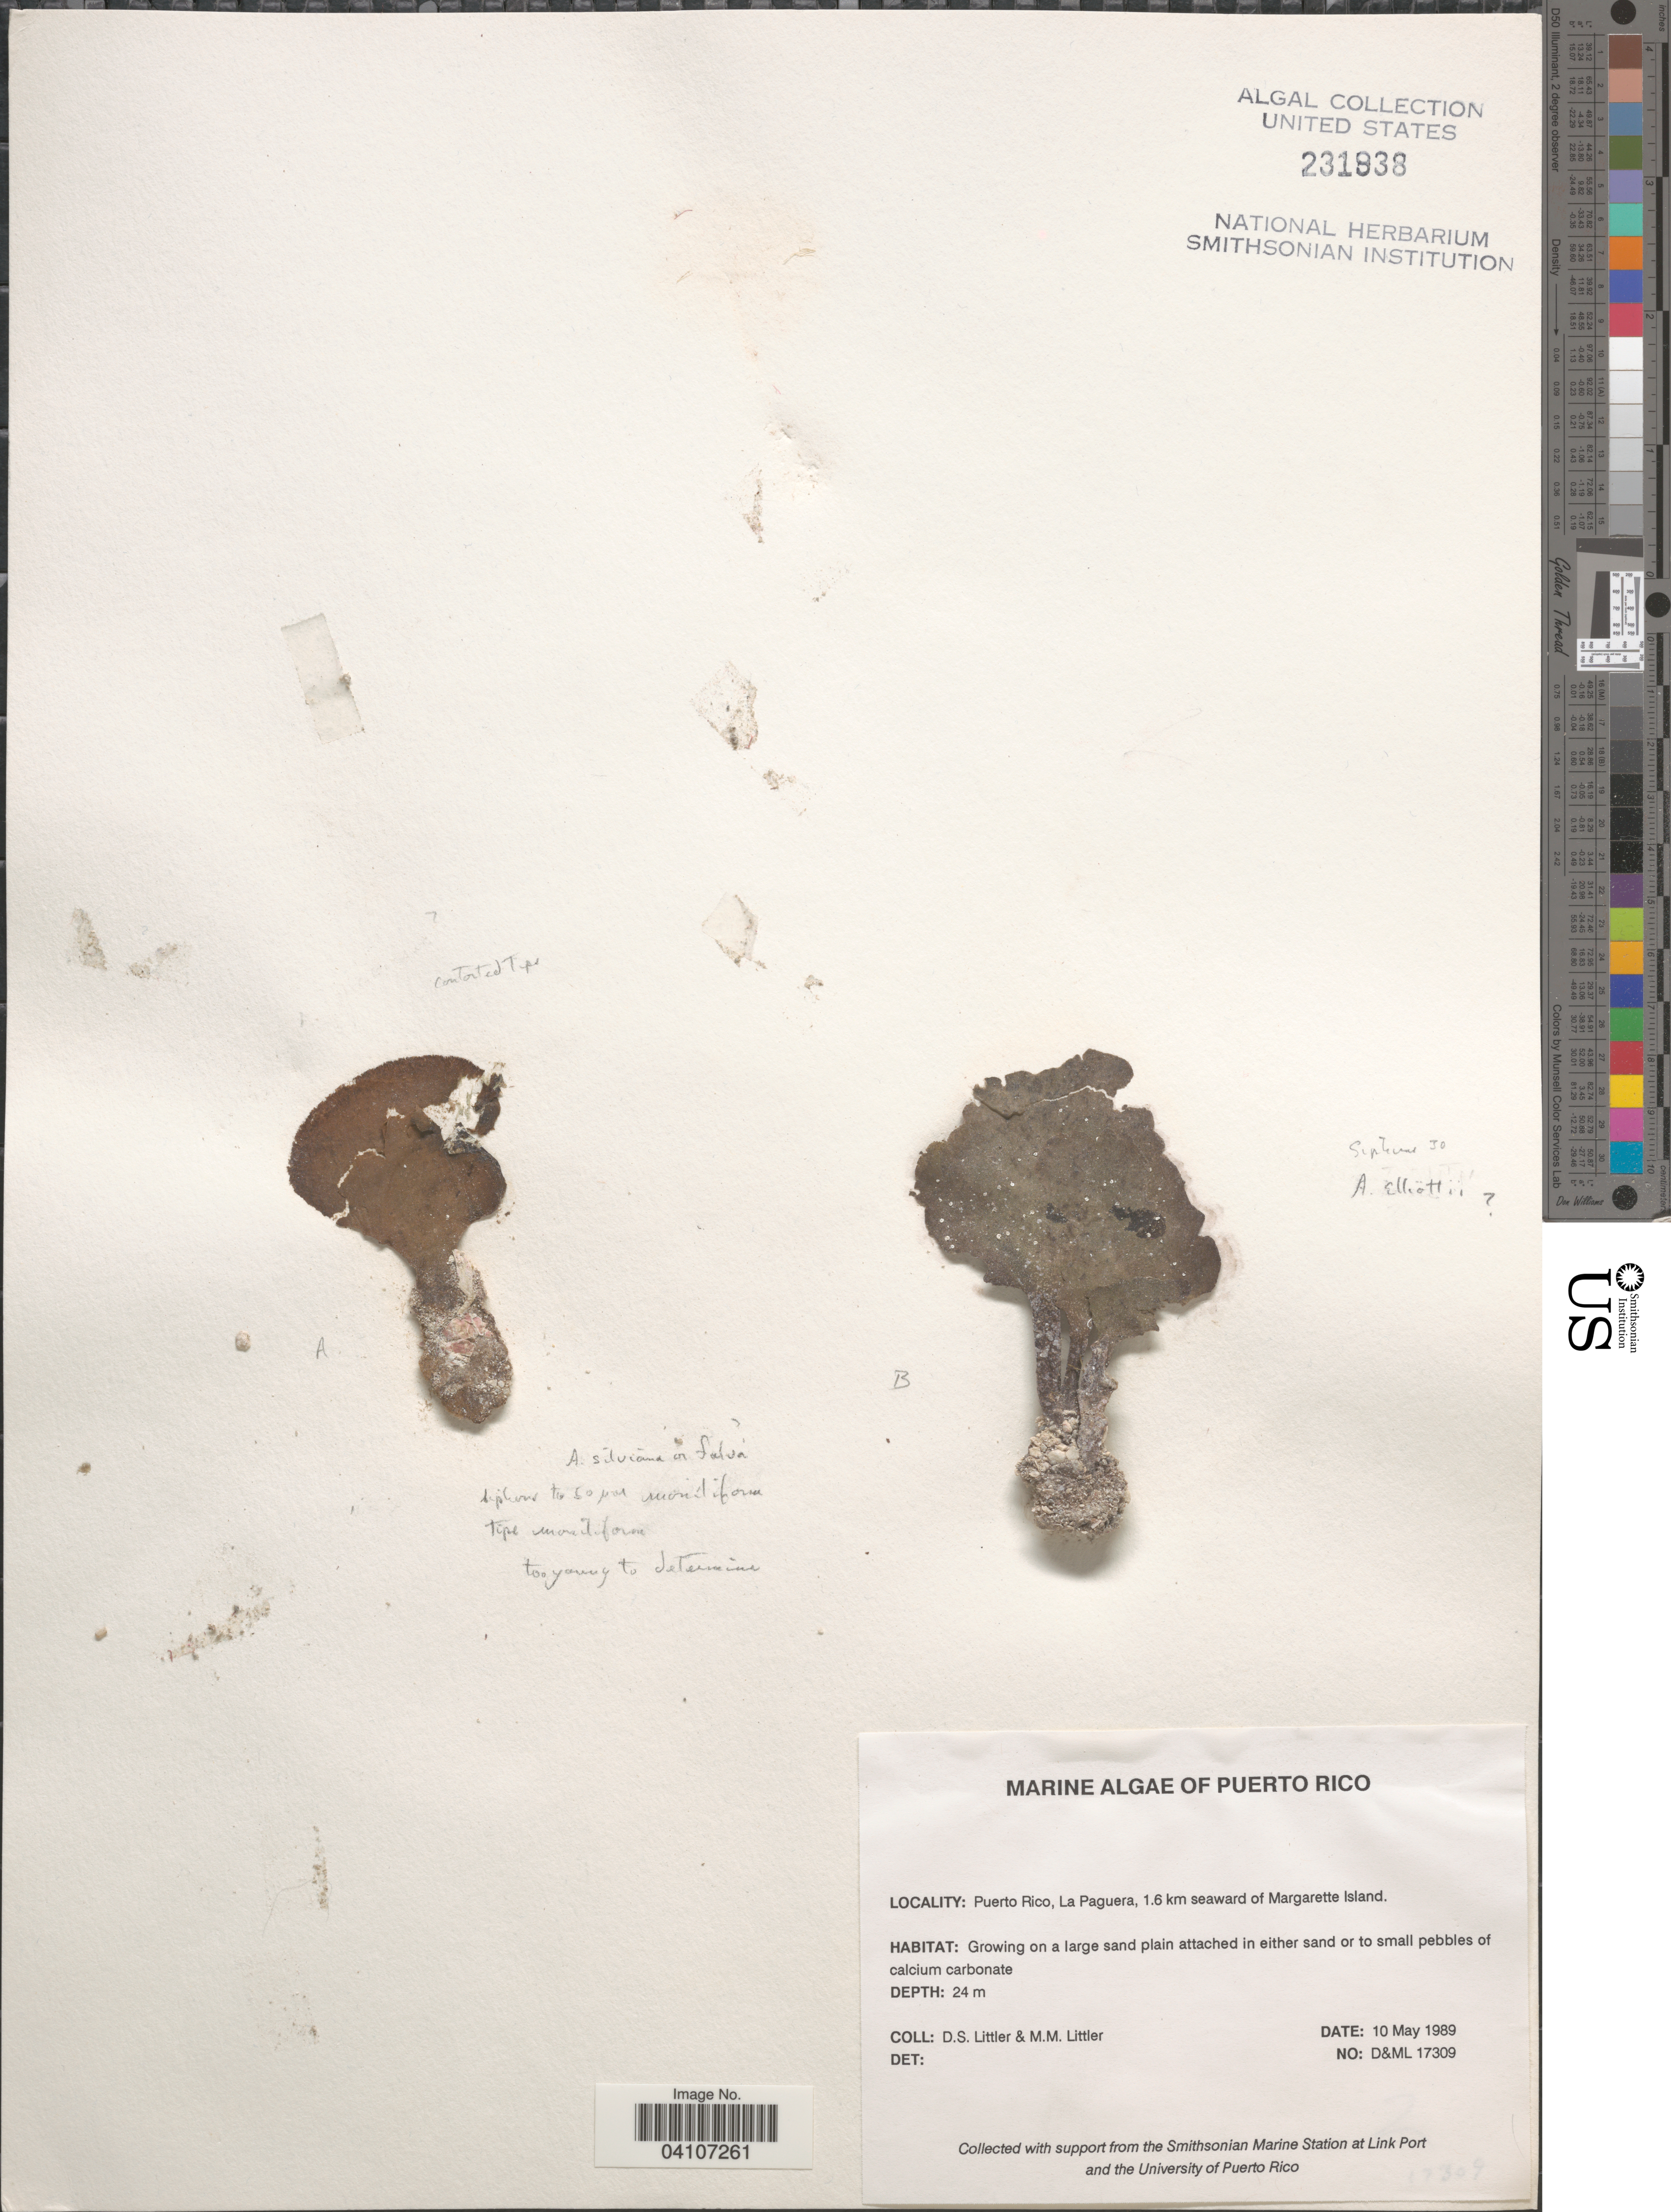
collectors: D. S. Littler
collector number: D&ML17309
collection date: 1989-05-10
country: Puerto Rico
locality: La Paguera, 1.6 km seaward of Margarette Island.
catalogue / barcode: US 231938